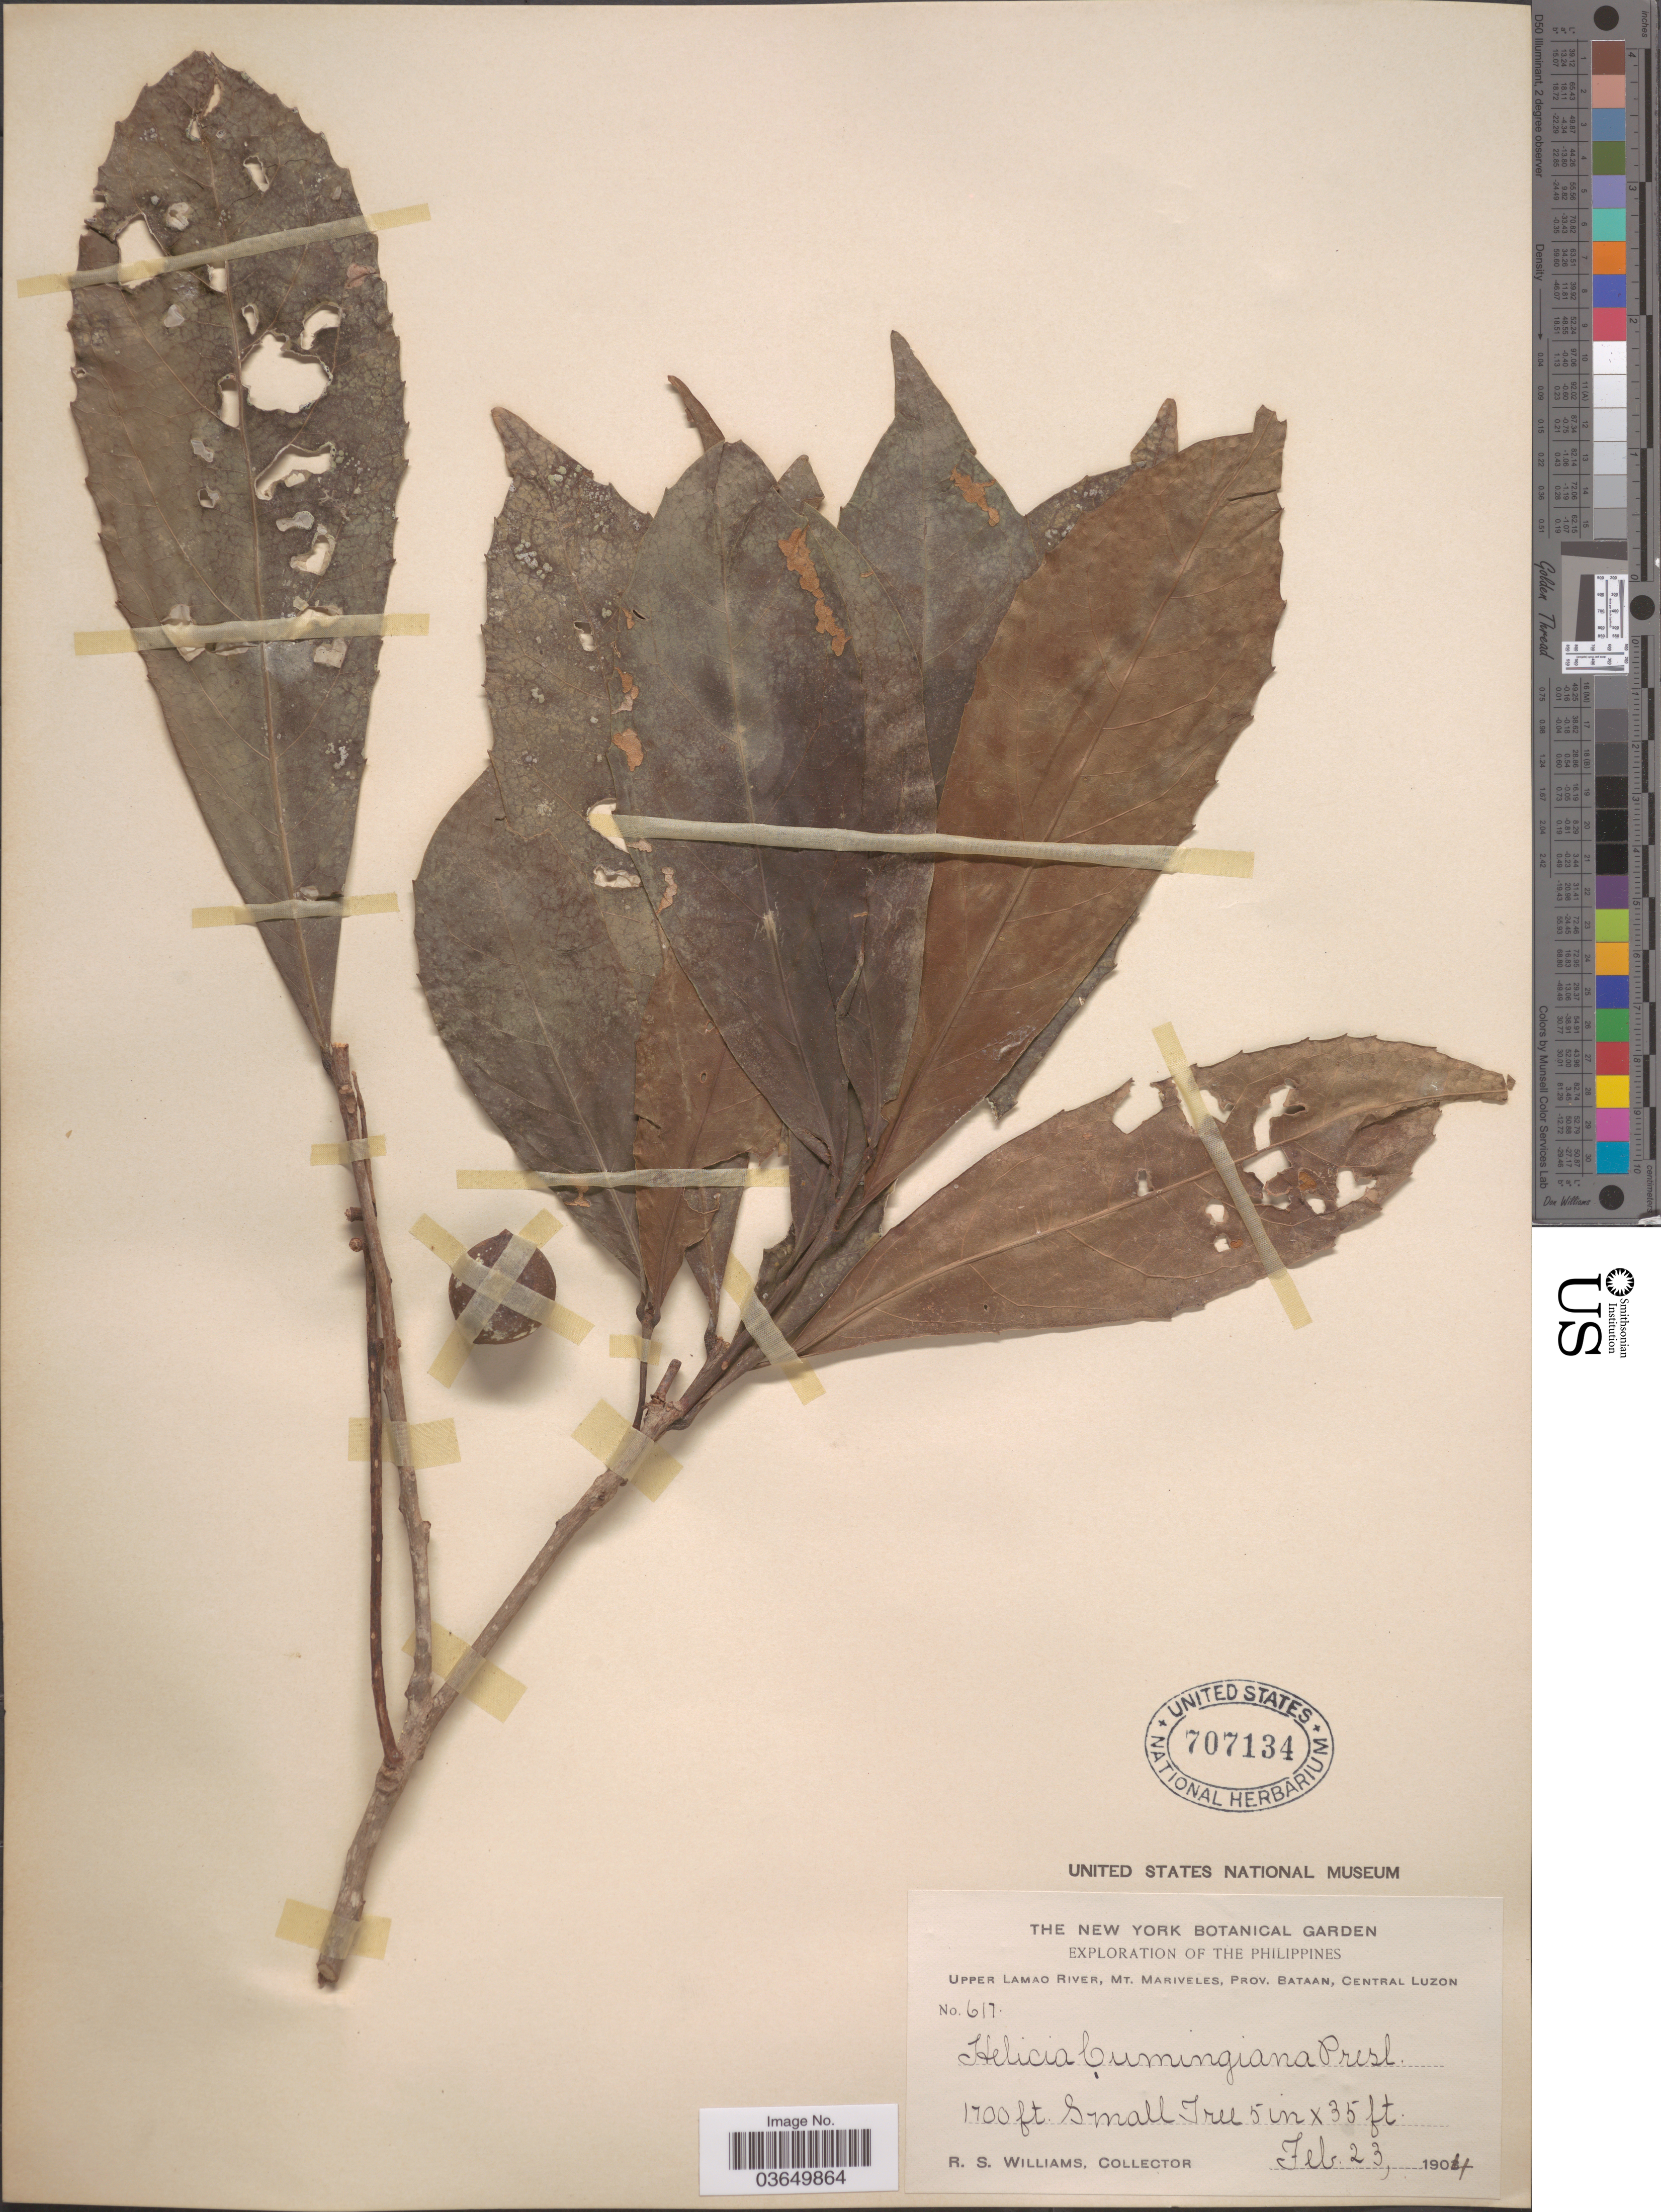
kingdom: Plantae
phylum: Tracheophyta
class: Magnoliopsida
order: Proteales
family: Proteaceae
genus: Helicia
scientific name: Helicia cumingiana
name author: C. Presl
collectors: R. S. Williams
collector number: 617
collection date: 1904-02-23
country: Philippines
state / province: Central Luzon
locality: Upper Lamao River, Mt. Mariveles, Prov. Bataan, Central Luzon.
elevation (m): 518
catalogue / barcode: US 707134